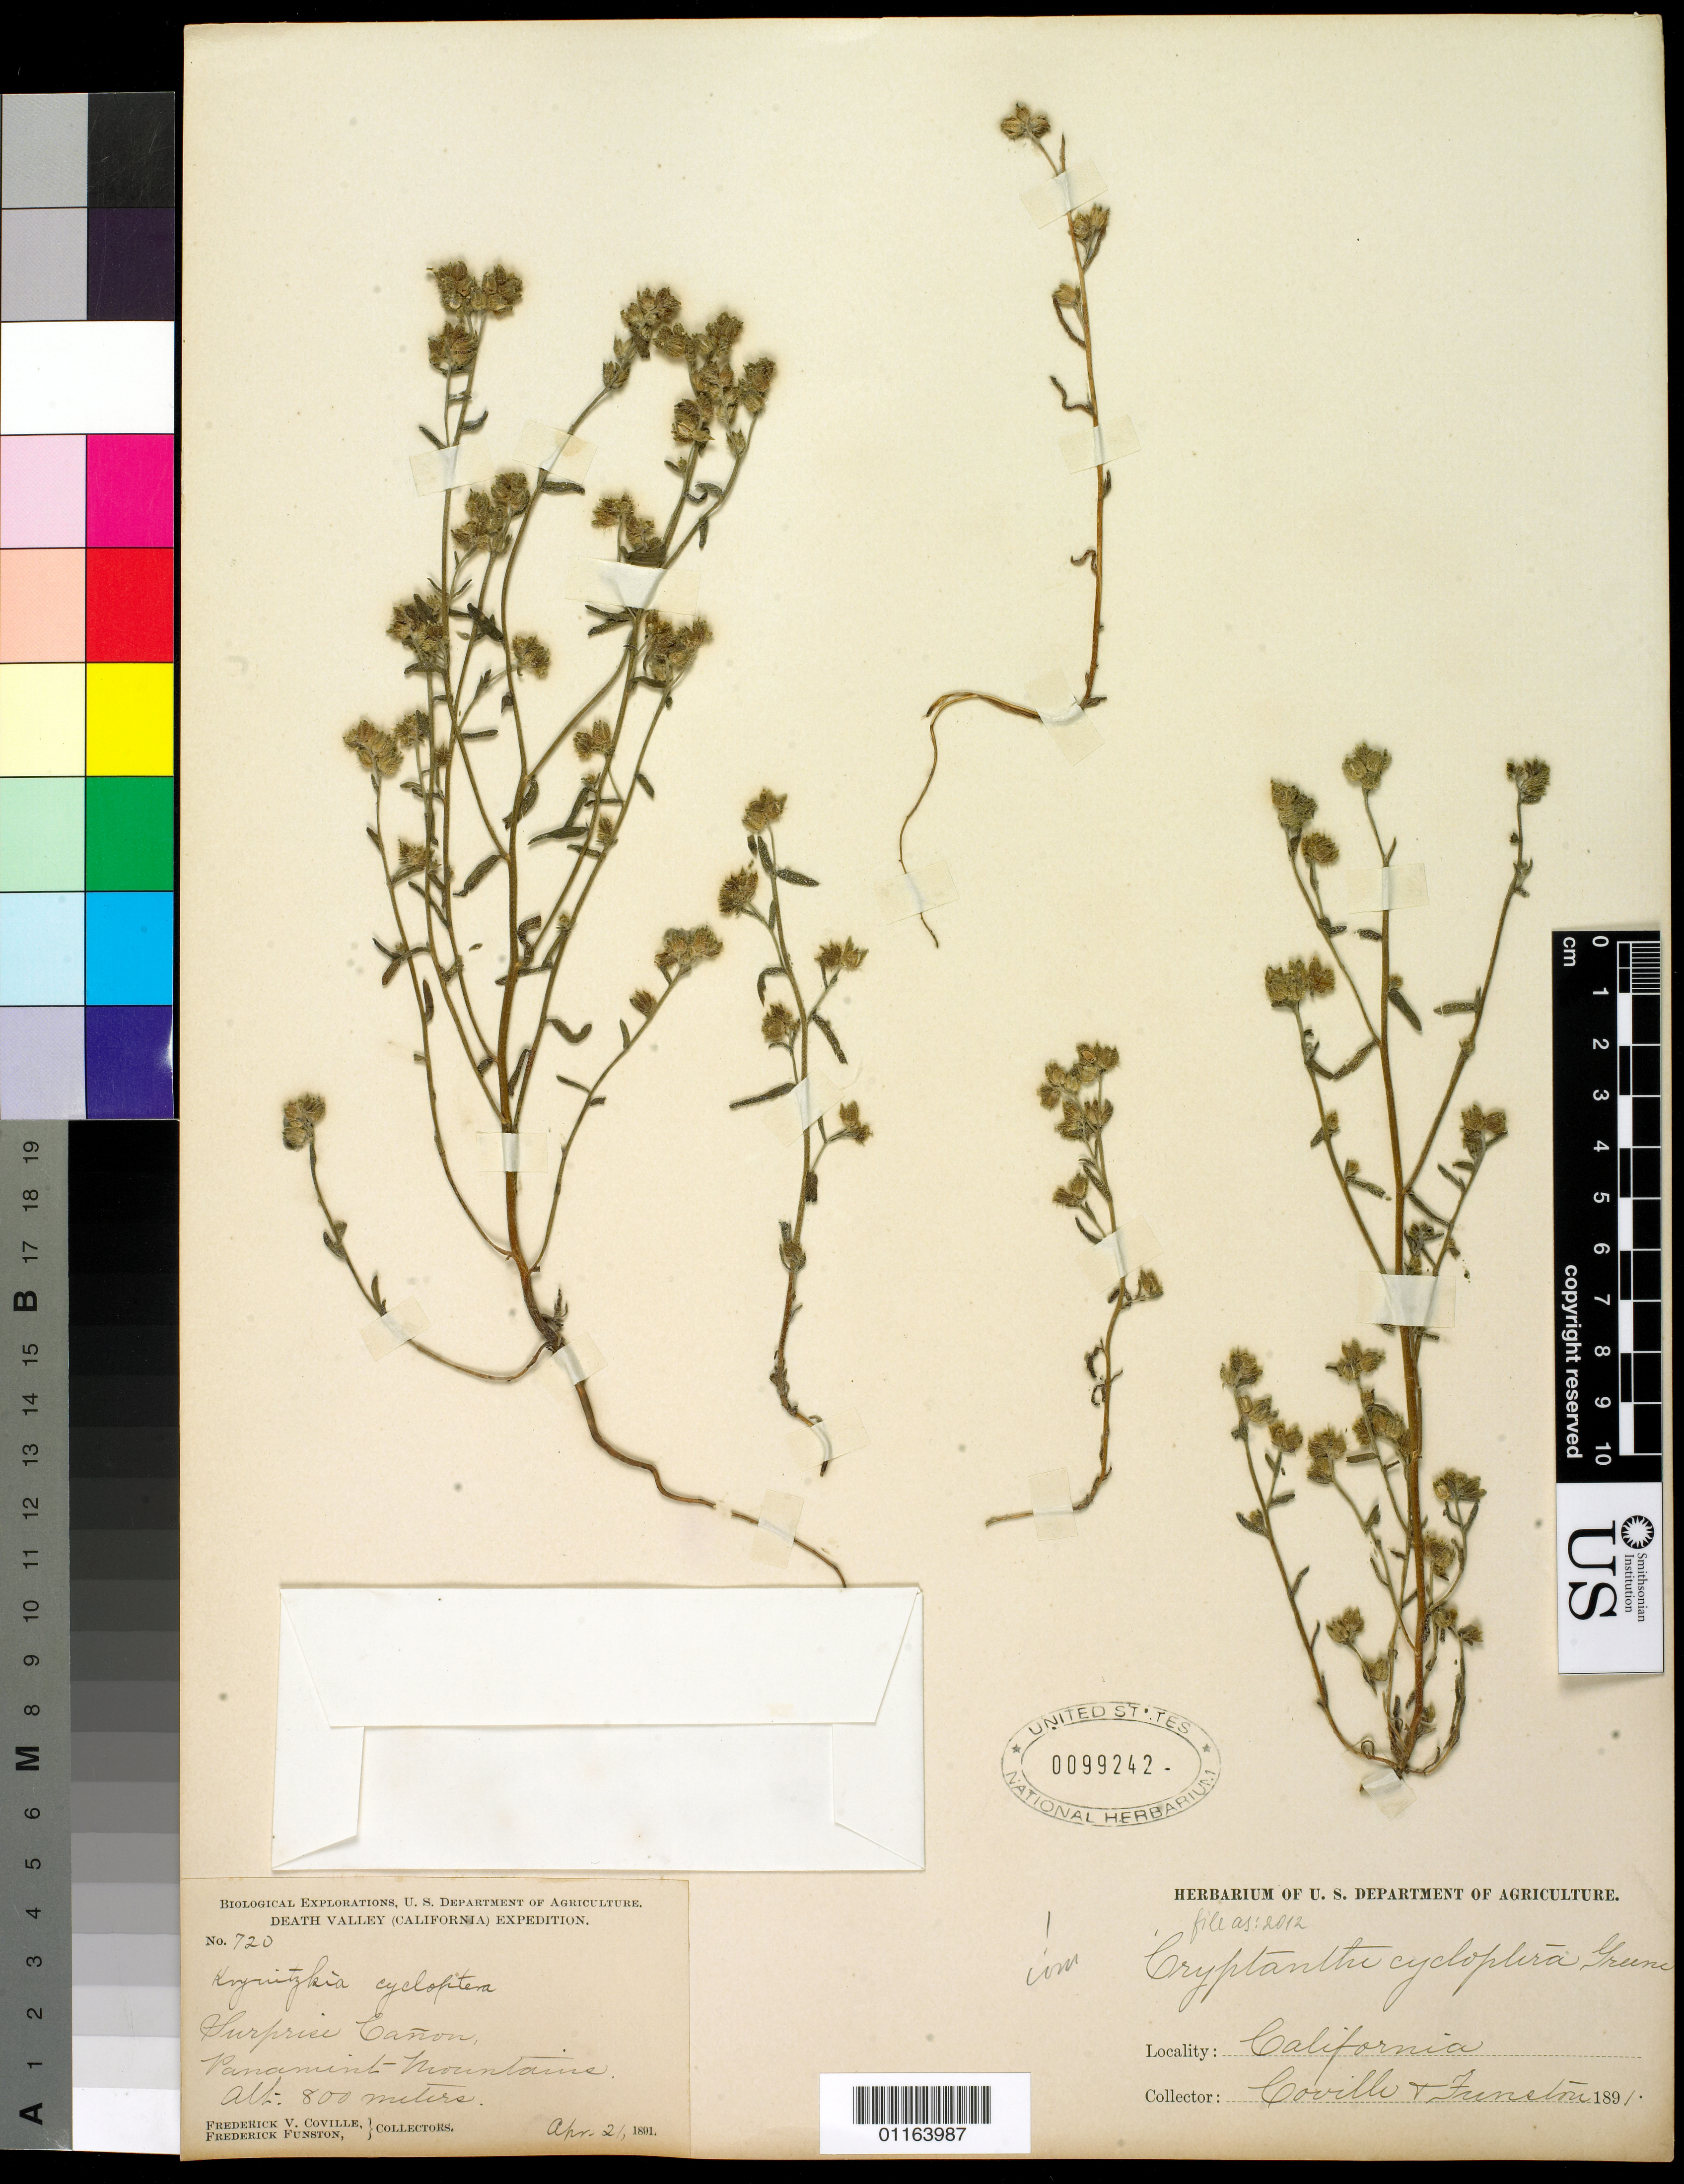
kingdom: Plantae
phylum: Tracheophyta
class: Magnoliopsida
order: Boraginales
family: Boraginaceae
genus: Cryptantha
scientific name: Cryptantha cycloptera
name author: (S.W. Greene) Greene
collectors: F. V. Coville & F. Funston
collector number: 720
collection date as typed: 21 Apr 1891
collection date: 1891-04-21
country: United States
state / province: California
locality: Surprise Canyon, Panamint Mountains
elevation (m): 800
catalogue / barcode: US 99242